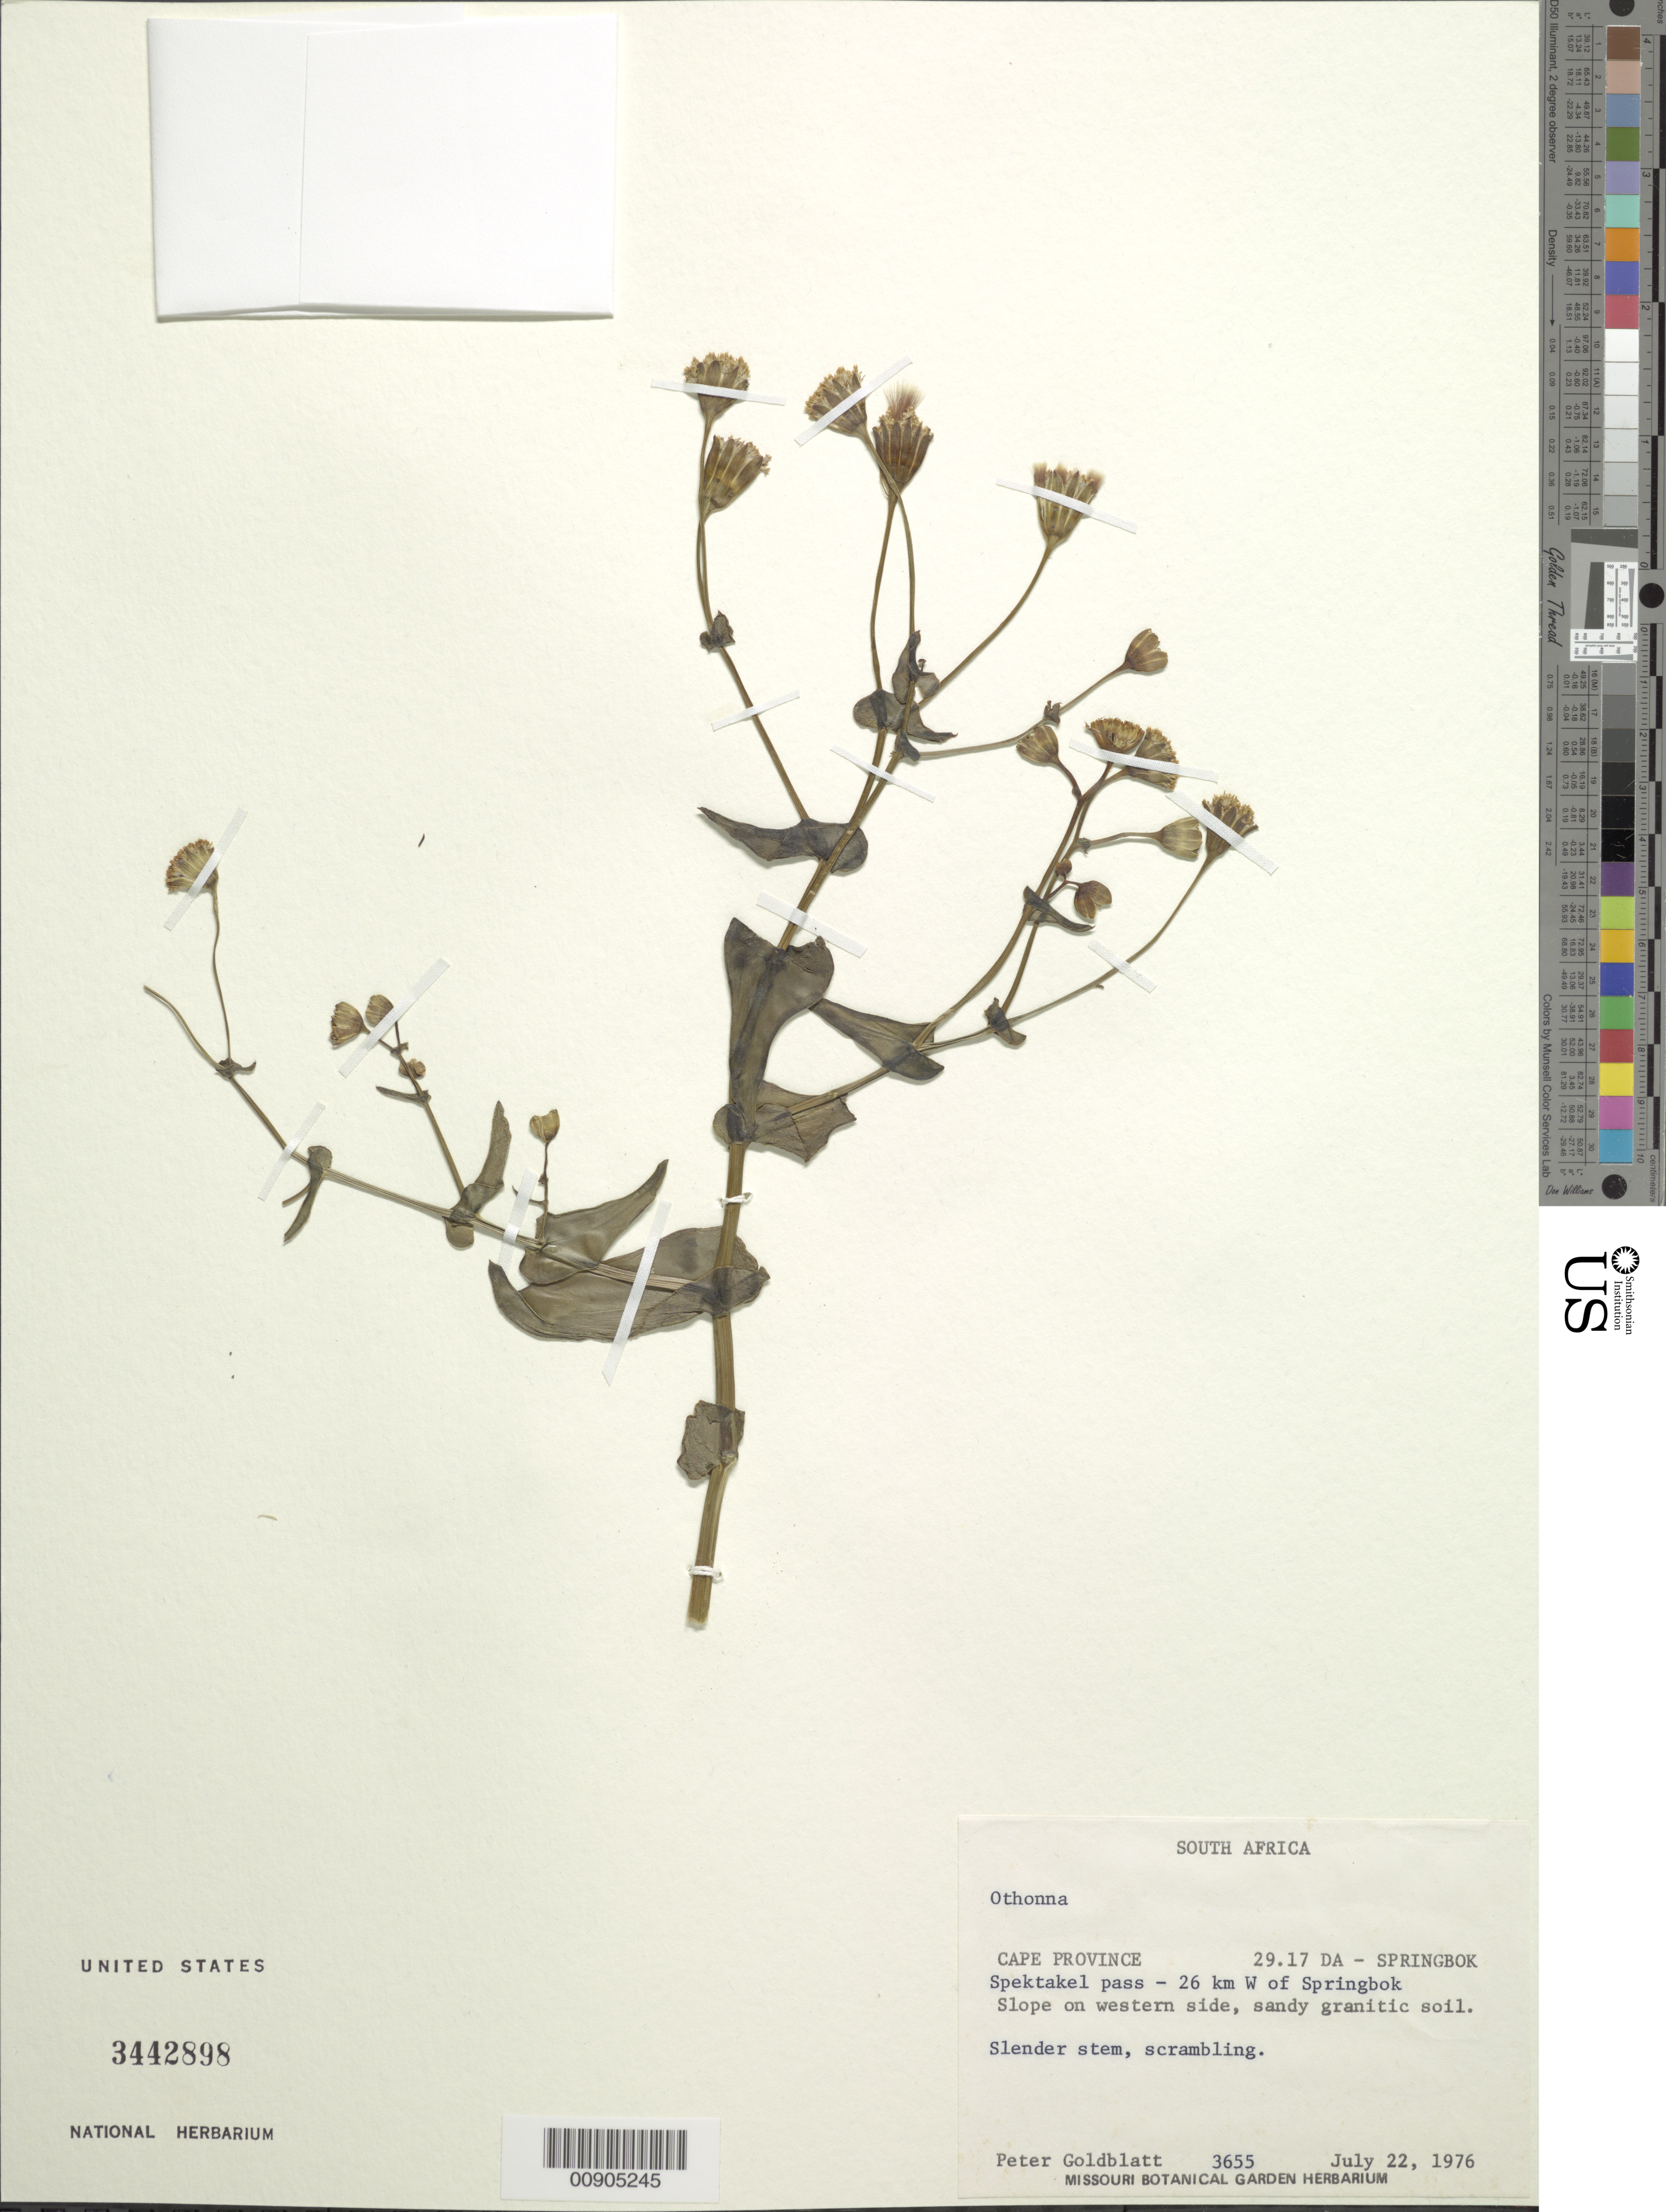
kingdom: Plantae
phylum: Tracheophyta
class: Magnoliopsida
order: Asterales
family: Asteraceae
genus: Othonna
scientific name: Othonna sp.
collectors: P. Goldblatt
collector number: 3655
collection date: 1976-07-22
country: South Africa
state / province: Northern Cape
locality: Springbok, 29.17 DA, Spektakel Pass, 26 km W of Springbok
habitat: Slope on W side, sandy granitic soil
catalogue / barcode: US 3442898